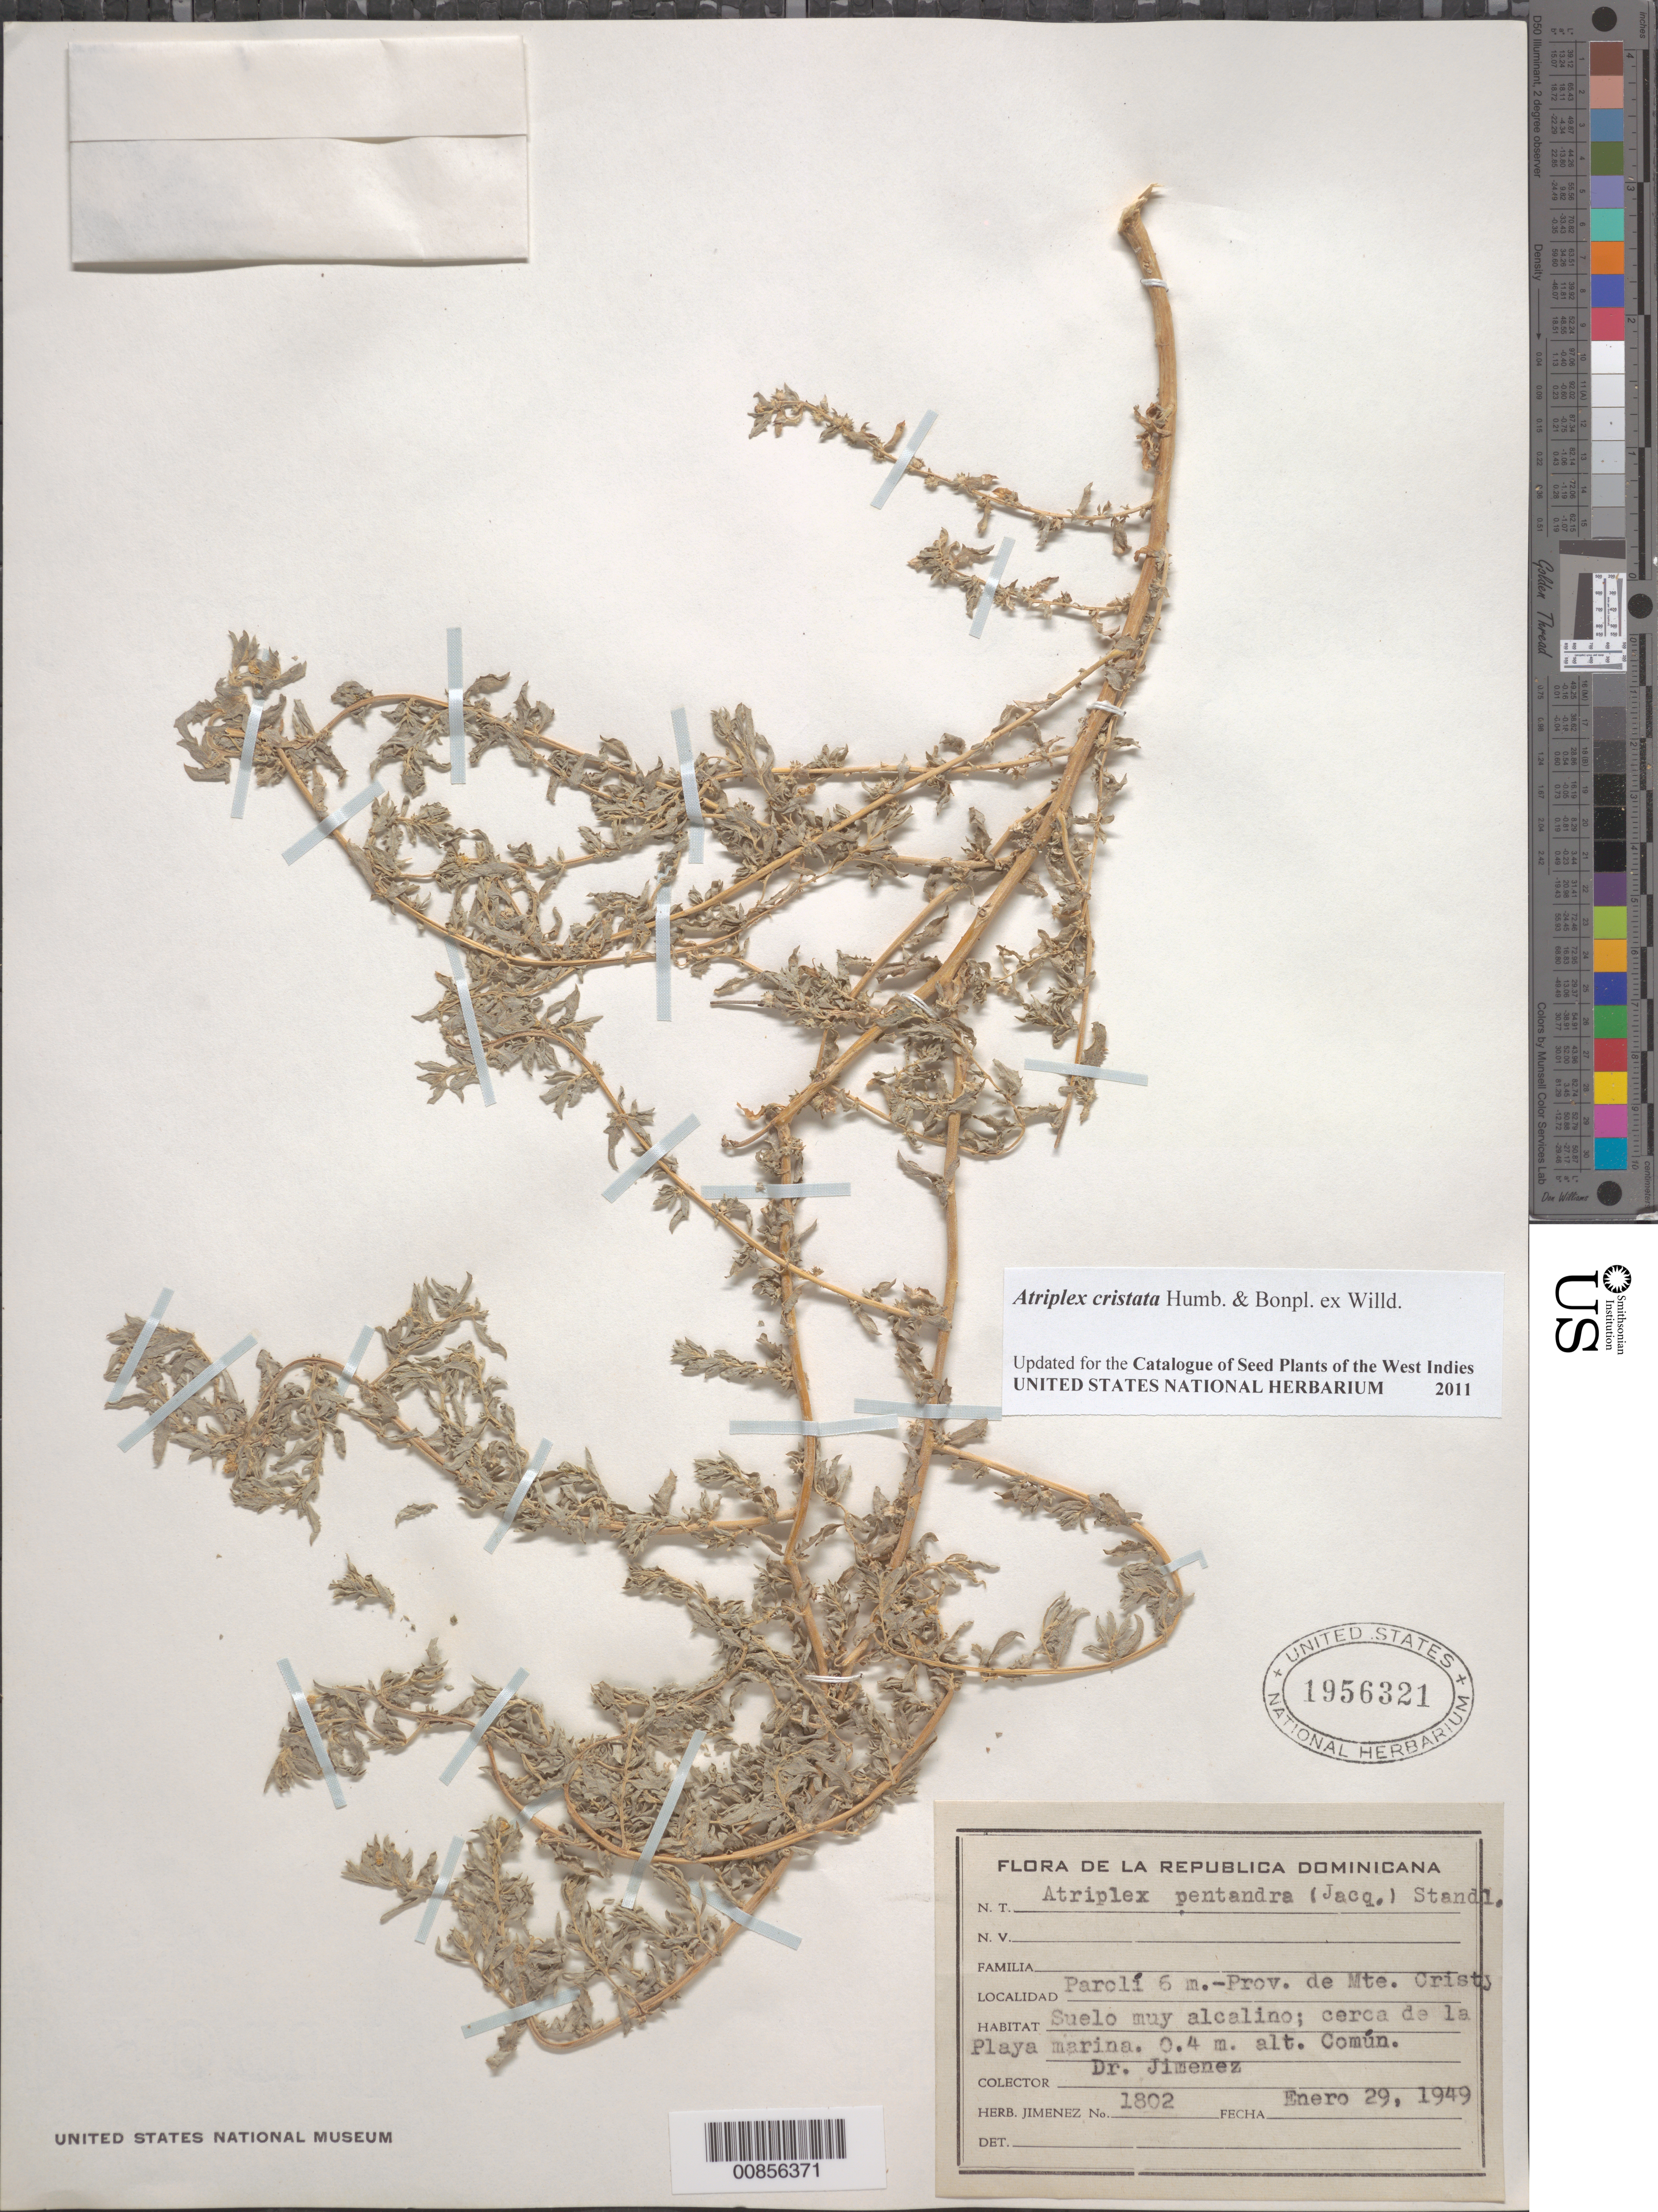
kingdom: Plantae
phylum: Tracheophyta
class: Magnoliopsida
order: Caryophyllales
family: Amaranthaceae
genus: Atriplex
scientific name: Atriplex pentandra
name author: (Jacq.) Standl.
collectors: J. J. Jiménez Almonte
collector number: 1802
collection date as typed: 29 Jan 1949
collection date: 1949-01-29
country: Dominican Republic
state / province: Monte Cristi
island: Hispaniola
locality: Parolí.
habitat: Suelo muy alcalino; cerca de la Playa marina.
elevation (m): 6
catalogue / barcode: US 1956321